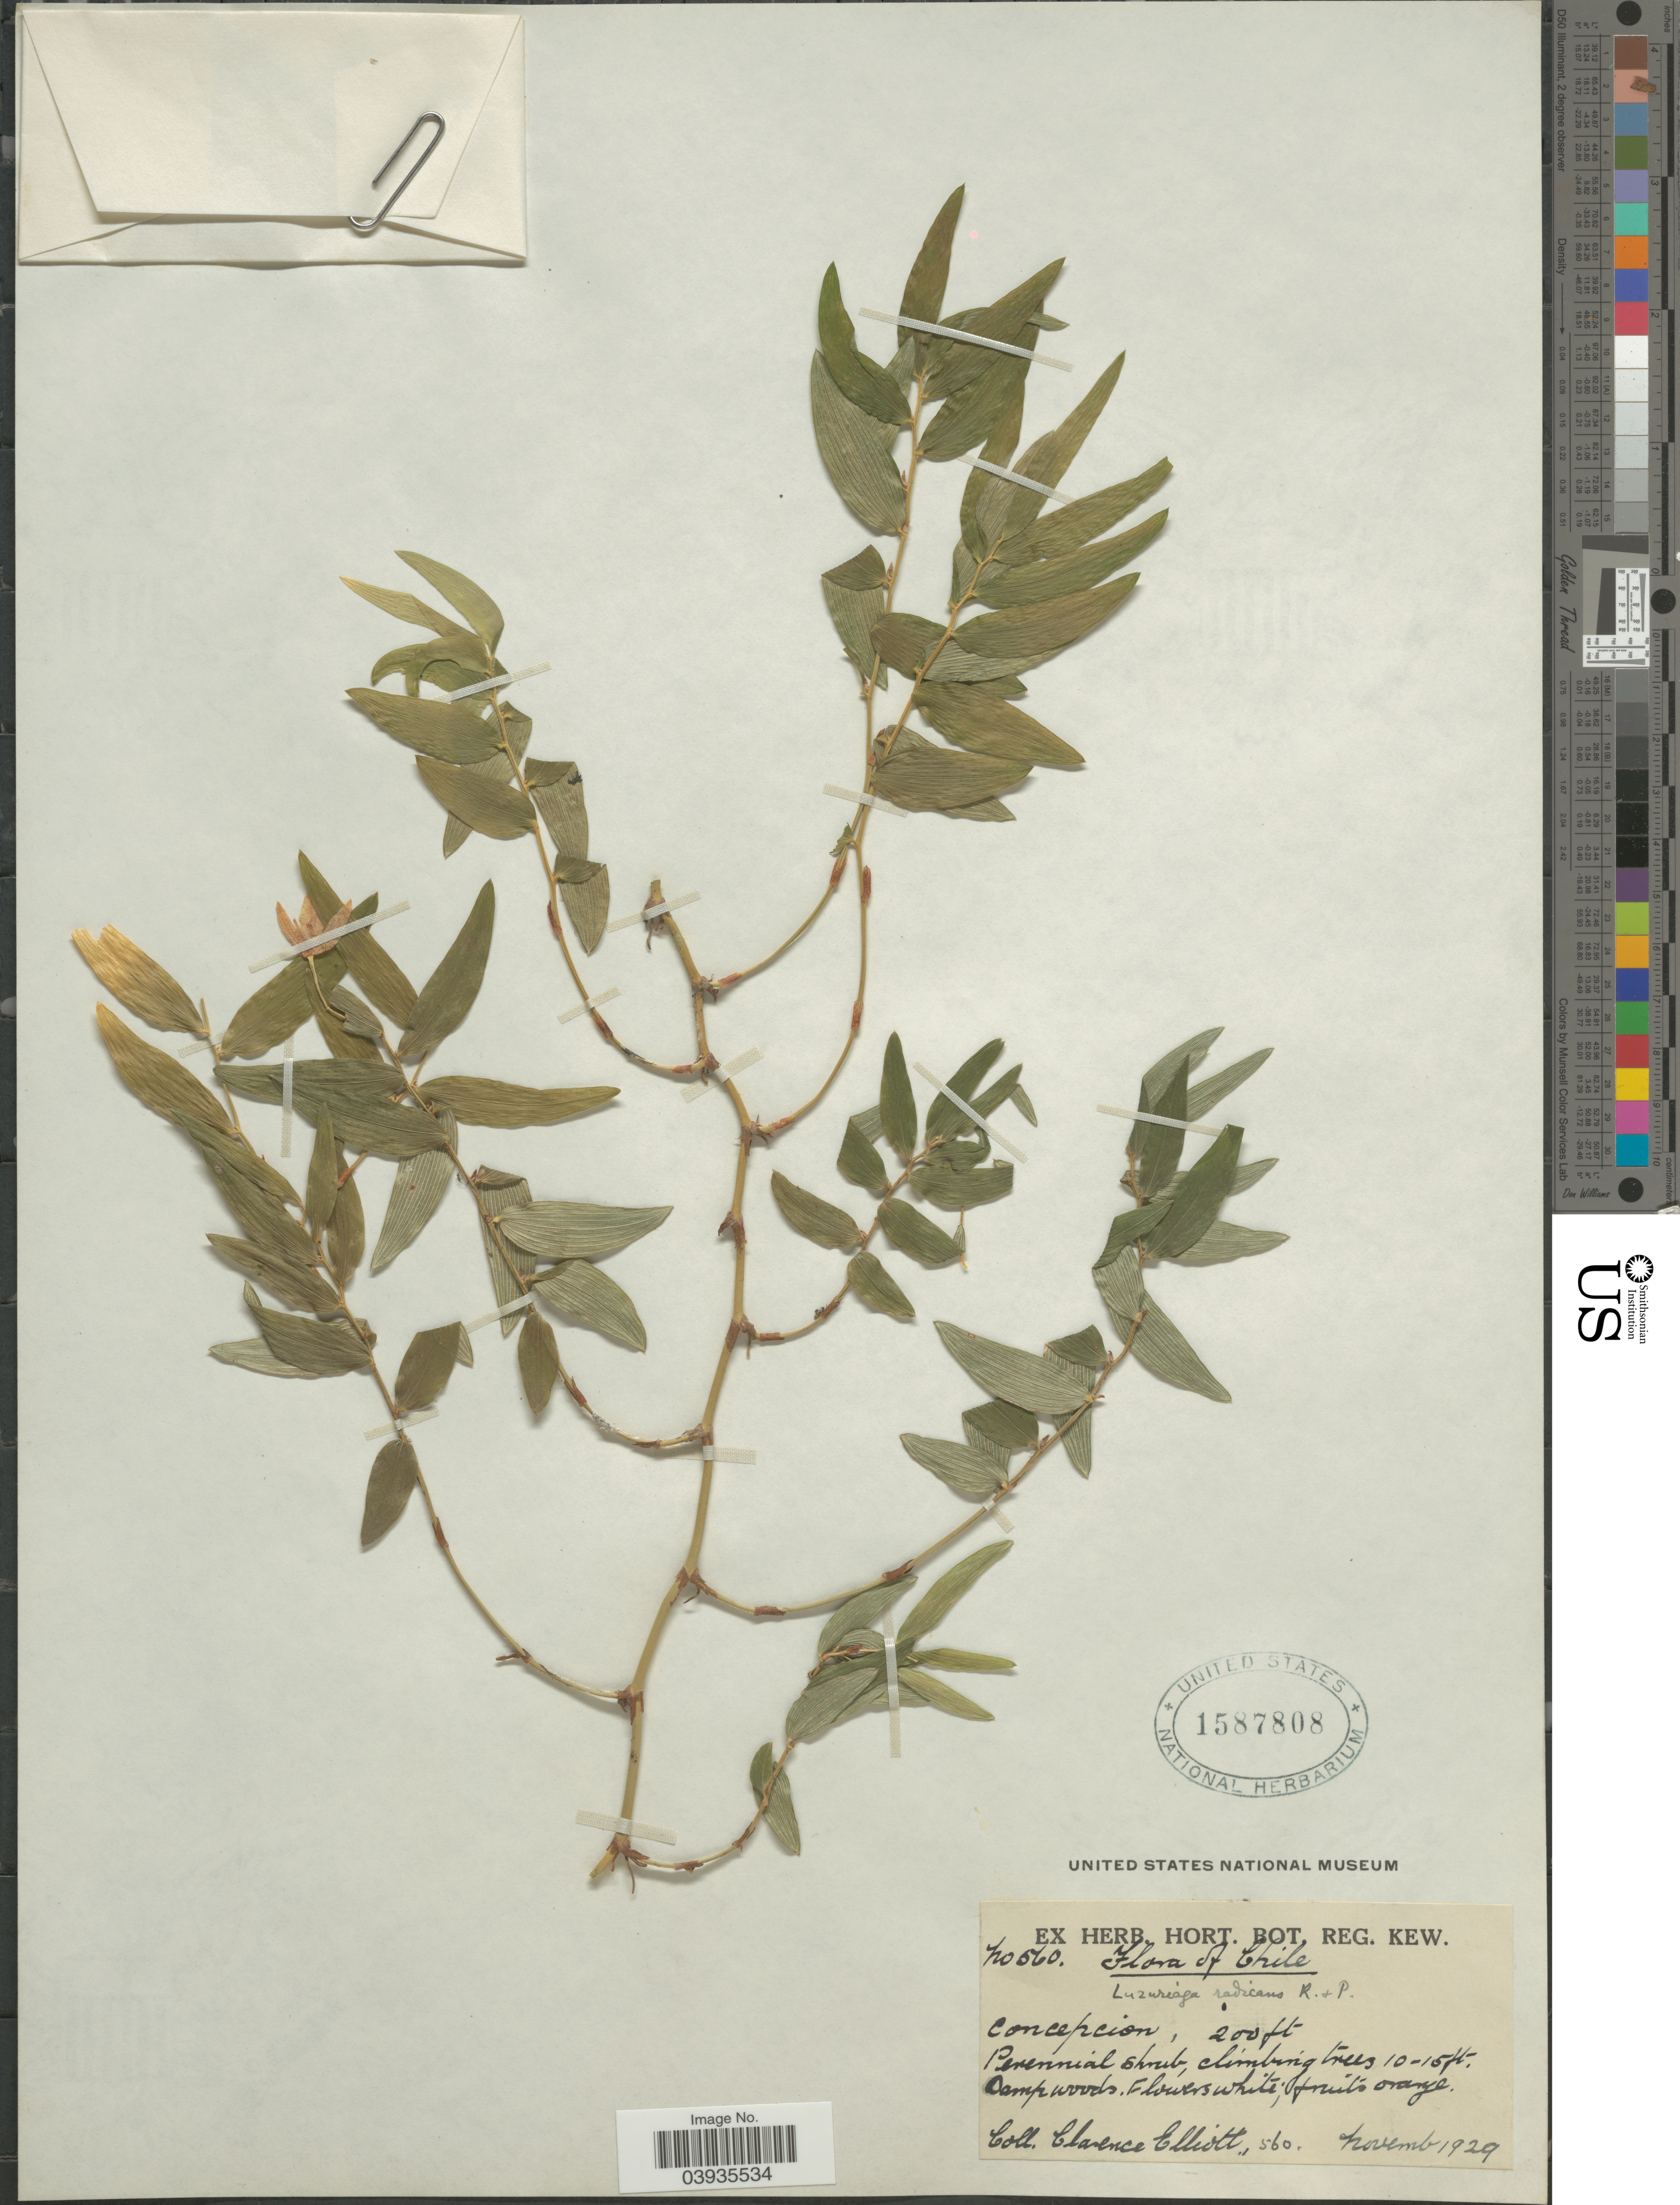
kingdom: Plantae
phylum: Tracheophyta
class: Liliopsida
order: Liliales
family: Alstroemeriaceae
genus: Luzuriaga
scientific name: Luzuriaga radicans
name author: Ruiz & Pav.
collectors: C. Elliott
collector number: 560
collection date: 1929-11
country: Chile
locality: Concepcion.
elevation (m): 61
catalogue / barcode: US 1587808